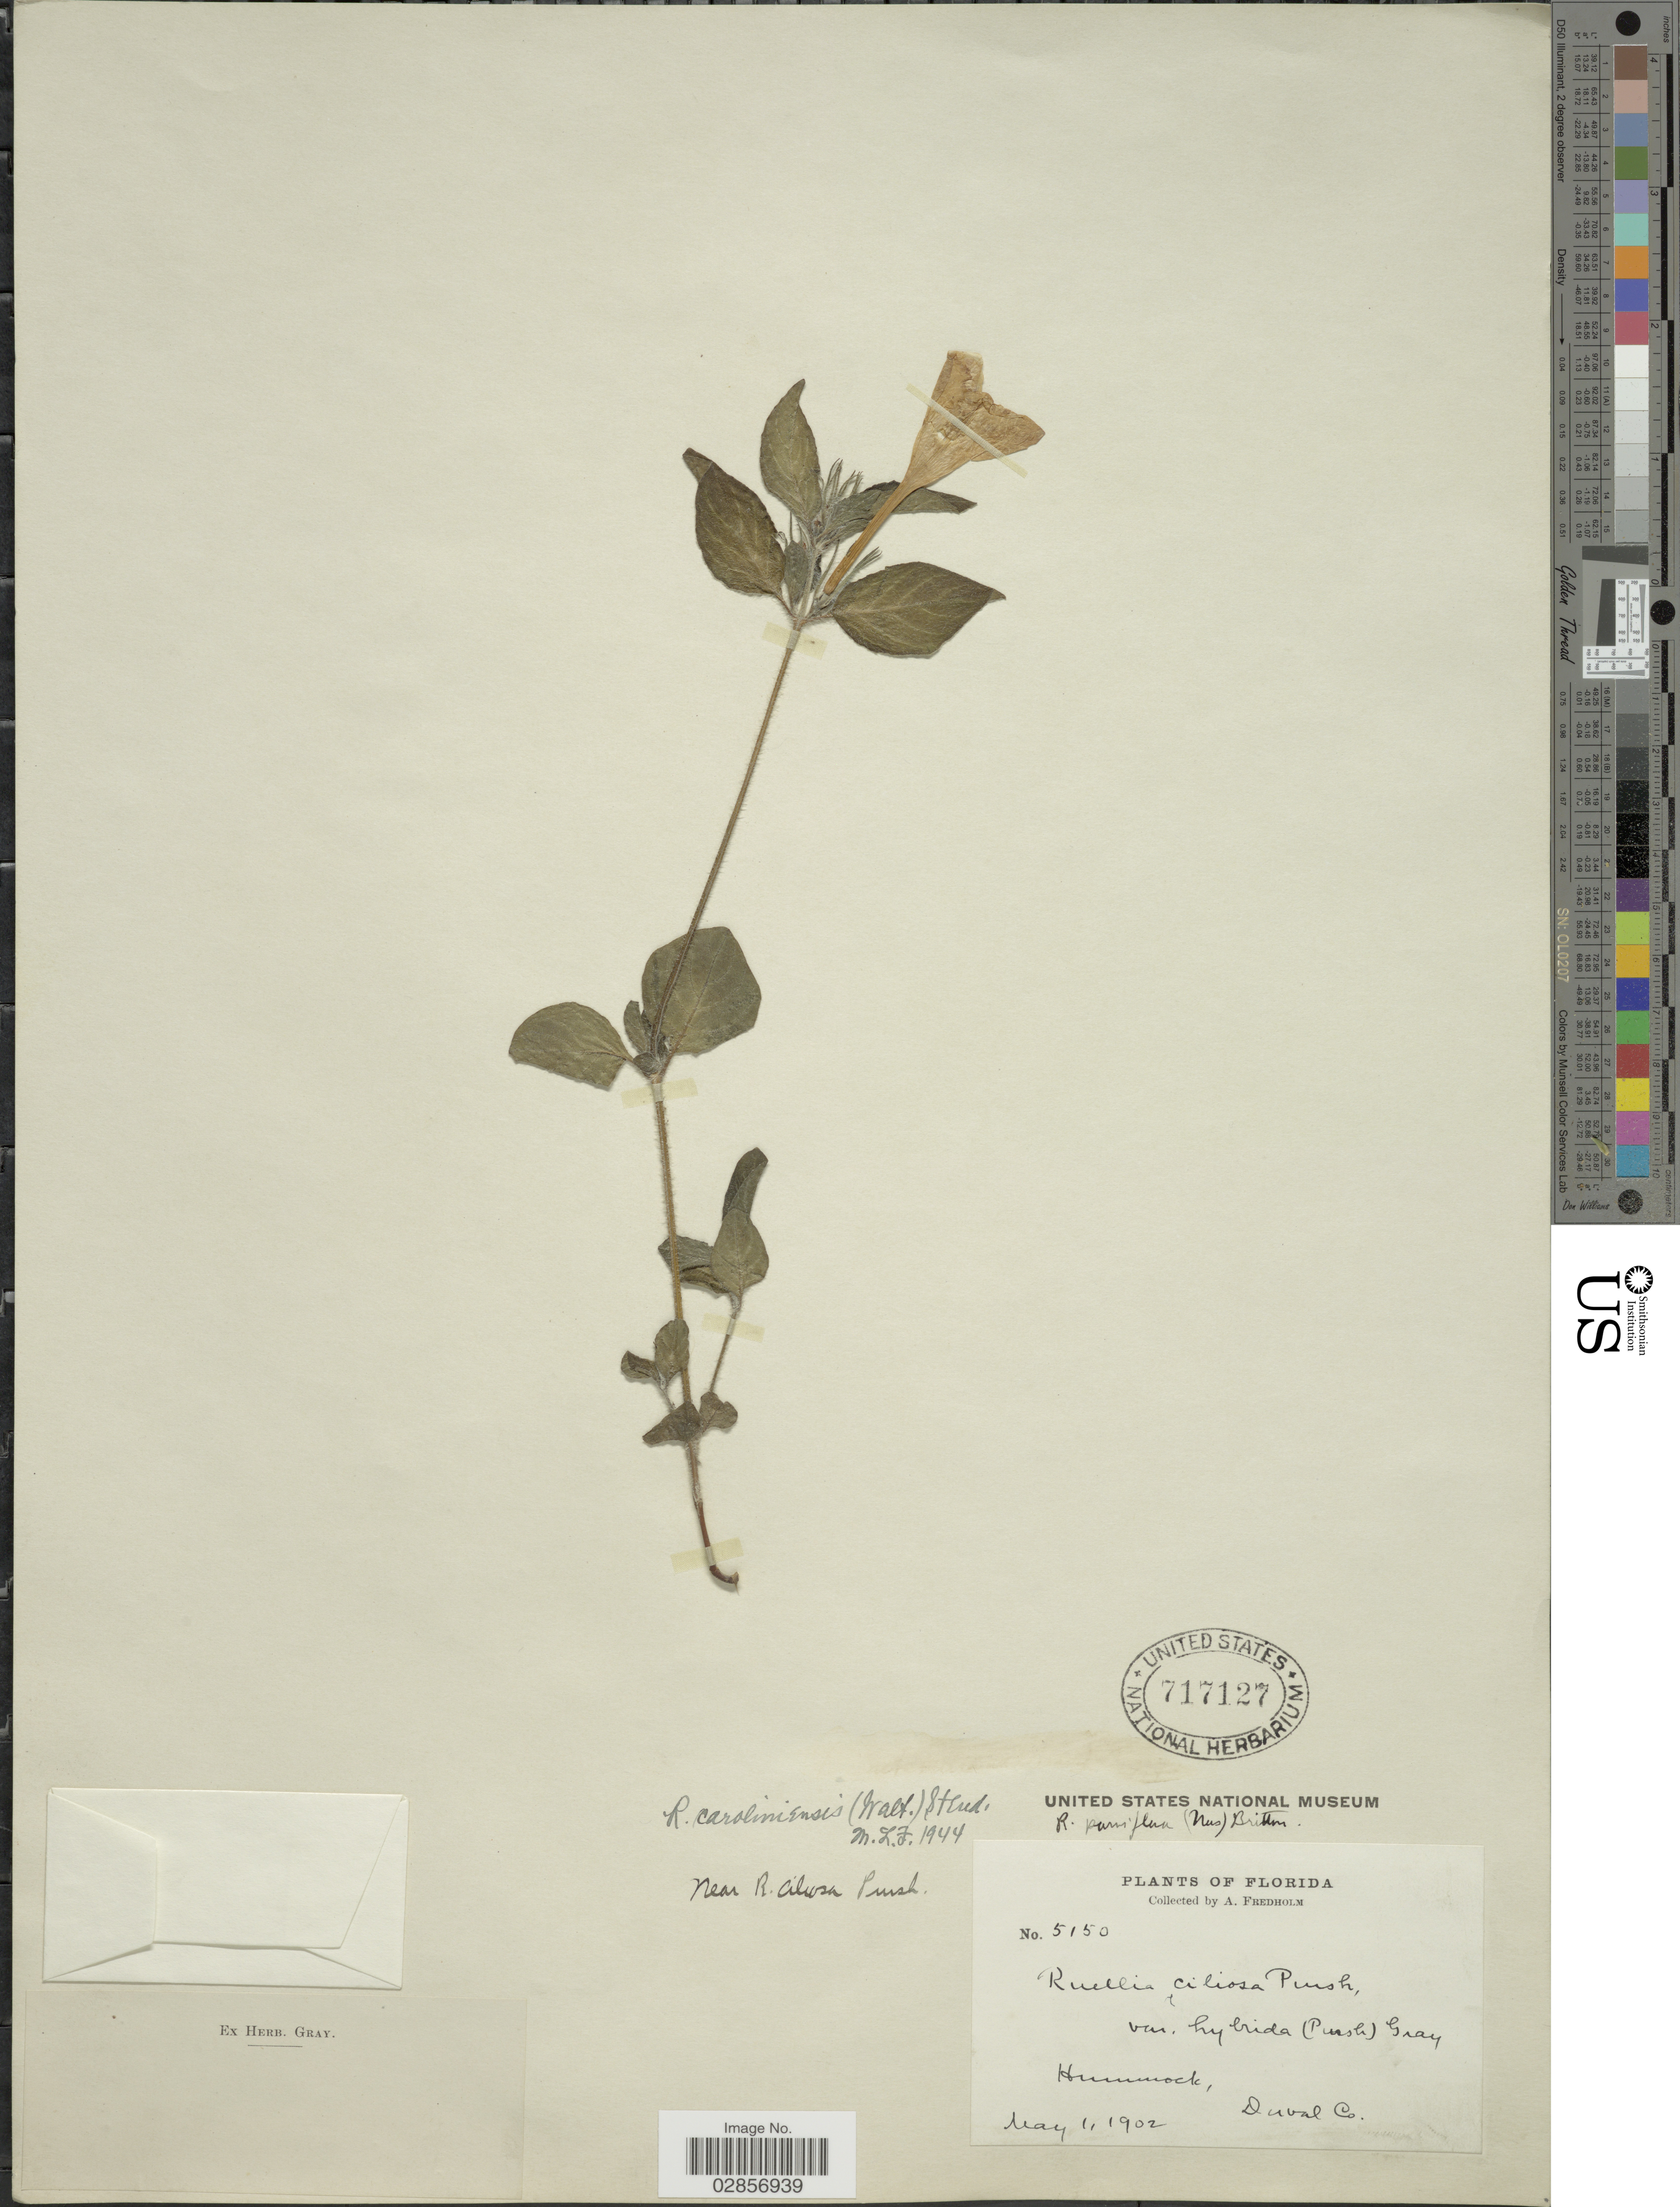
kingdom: Plantae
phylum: Tracheophyta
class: Magnoliopsida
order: Lamiales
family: Acanthaceae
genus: Ruellia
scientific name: Ruellia caroliniensis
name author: (J.F. Gmel.) Steud.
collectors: A. Fredholm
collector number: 5150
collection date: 1902-05-01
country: United States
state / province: Florida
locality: Hummock, Duval Co.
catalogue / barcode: US 717127